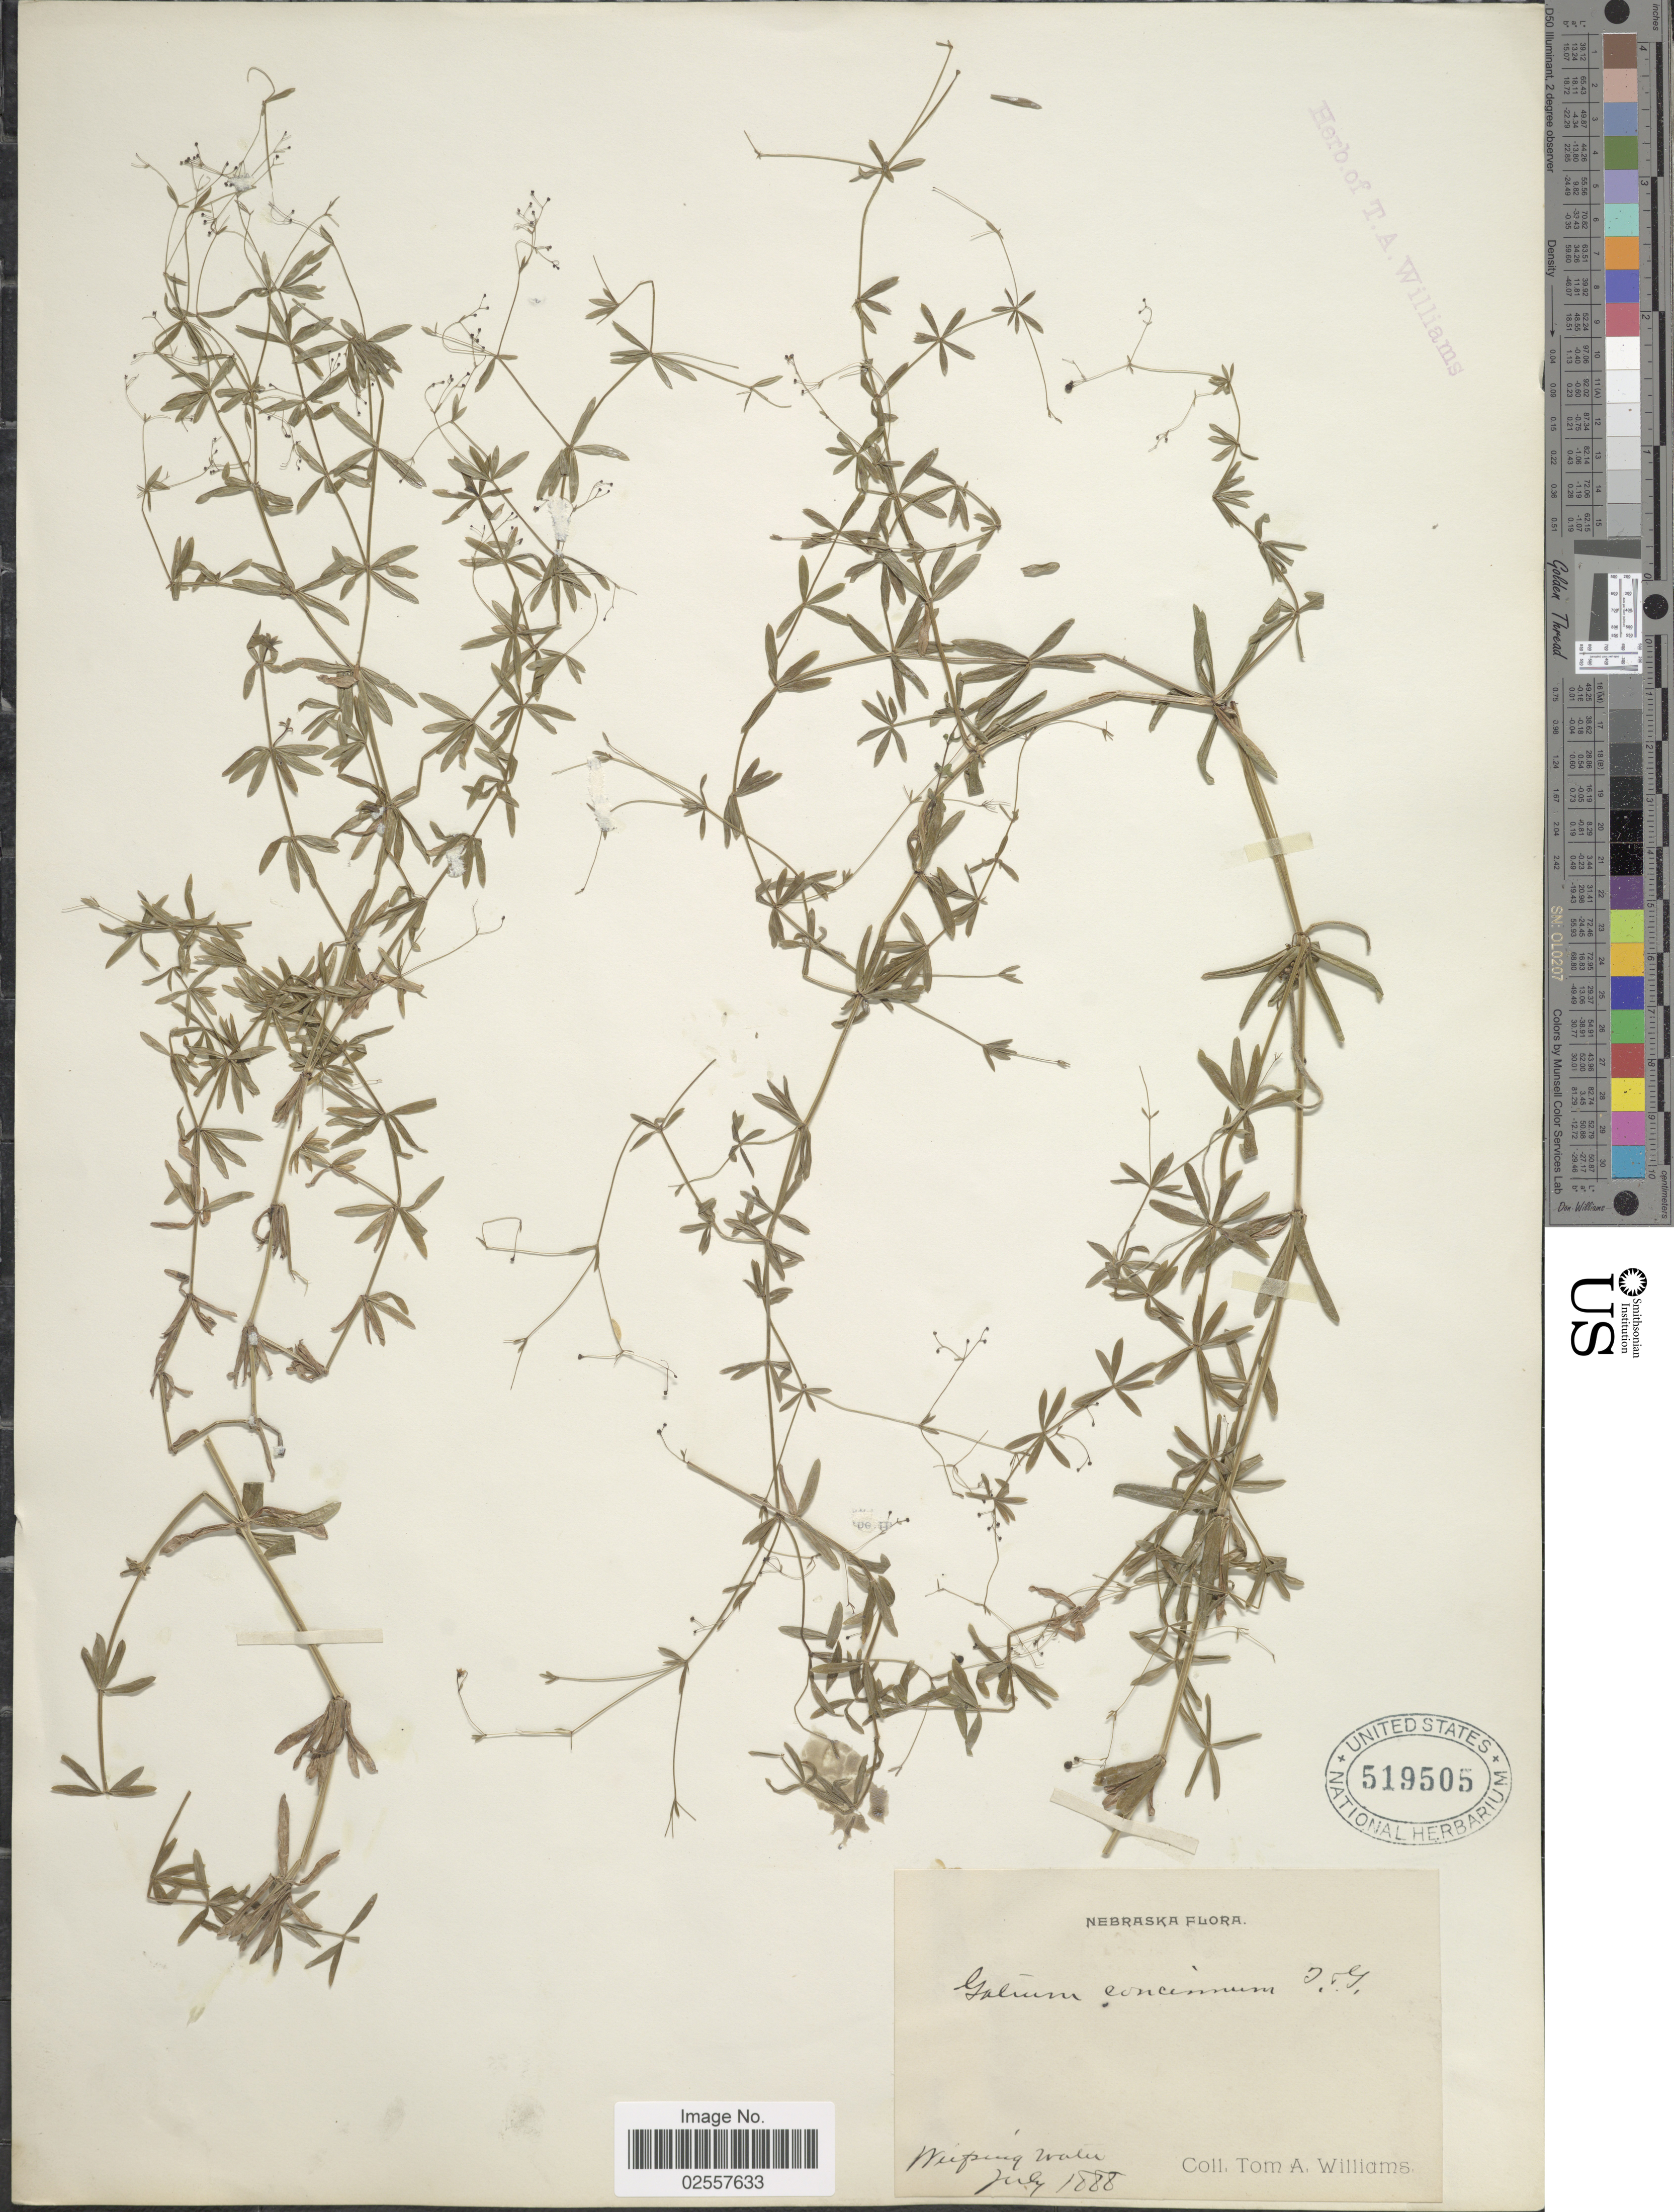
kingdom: Plantae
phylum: Tracheophyta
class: Magnoliopsida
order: Gentianales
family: Rubiaceae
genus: Galium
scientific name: Galium concinnum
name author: Torr. & A. Gray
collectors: T. A. Williams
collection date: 1888-07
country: United States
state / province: Nebraska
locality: Weeping Water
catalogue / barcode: US 519505